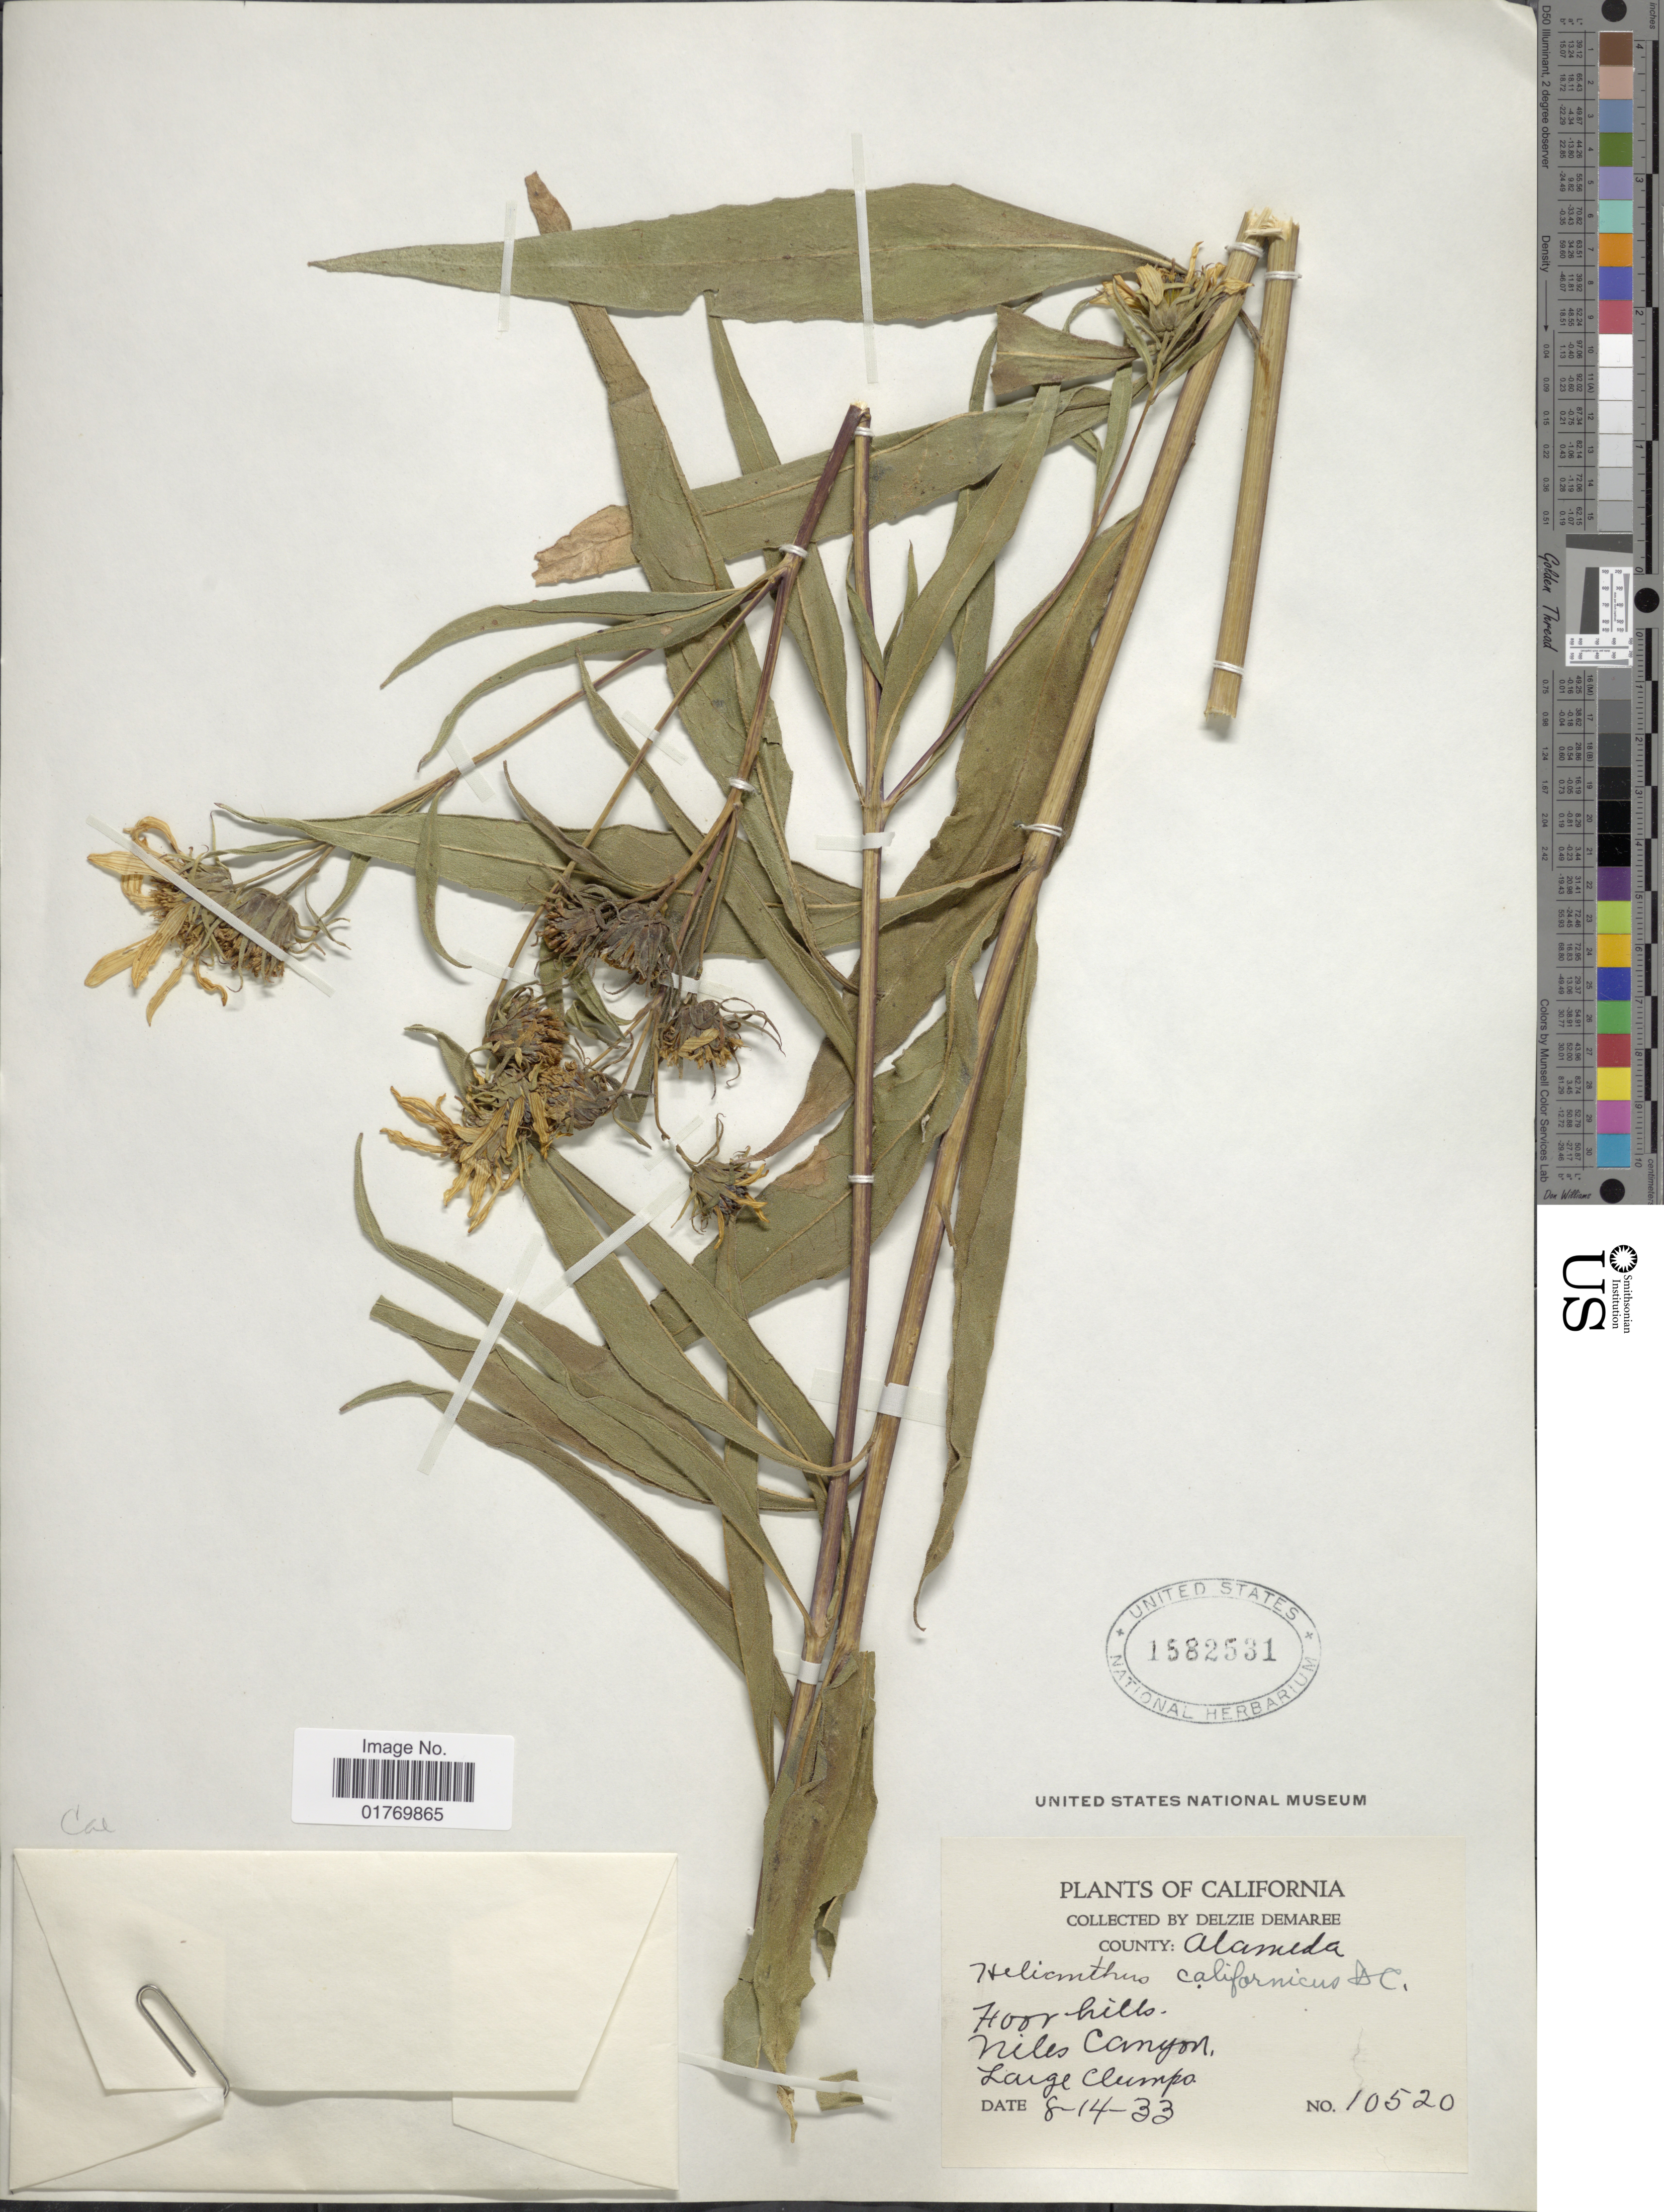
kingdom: Plantae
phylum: Tracheophyta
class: Magnoliopsida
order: Asterales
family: Asteraceae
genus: Helianthus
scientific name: Helianthus californicus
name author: DC.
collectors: D. Demaree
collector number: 10520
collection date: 1933-08-14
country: United States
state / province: California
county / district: Alameda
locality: County: Alameda, Hoor hills, Niles Canyon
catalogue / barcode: US 1582531